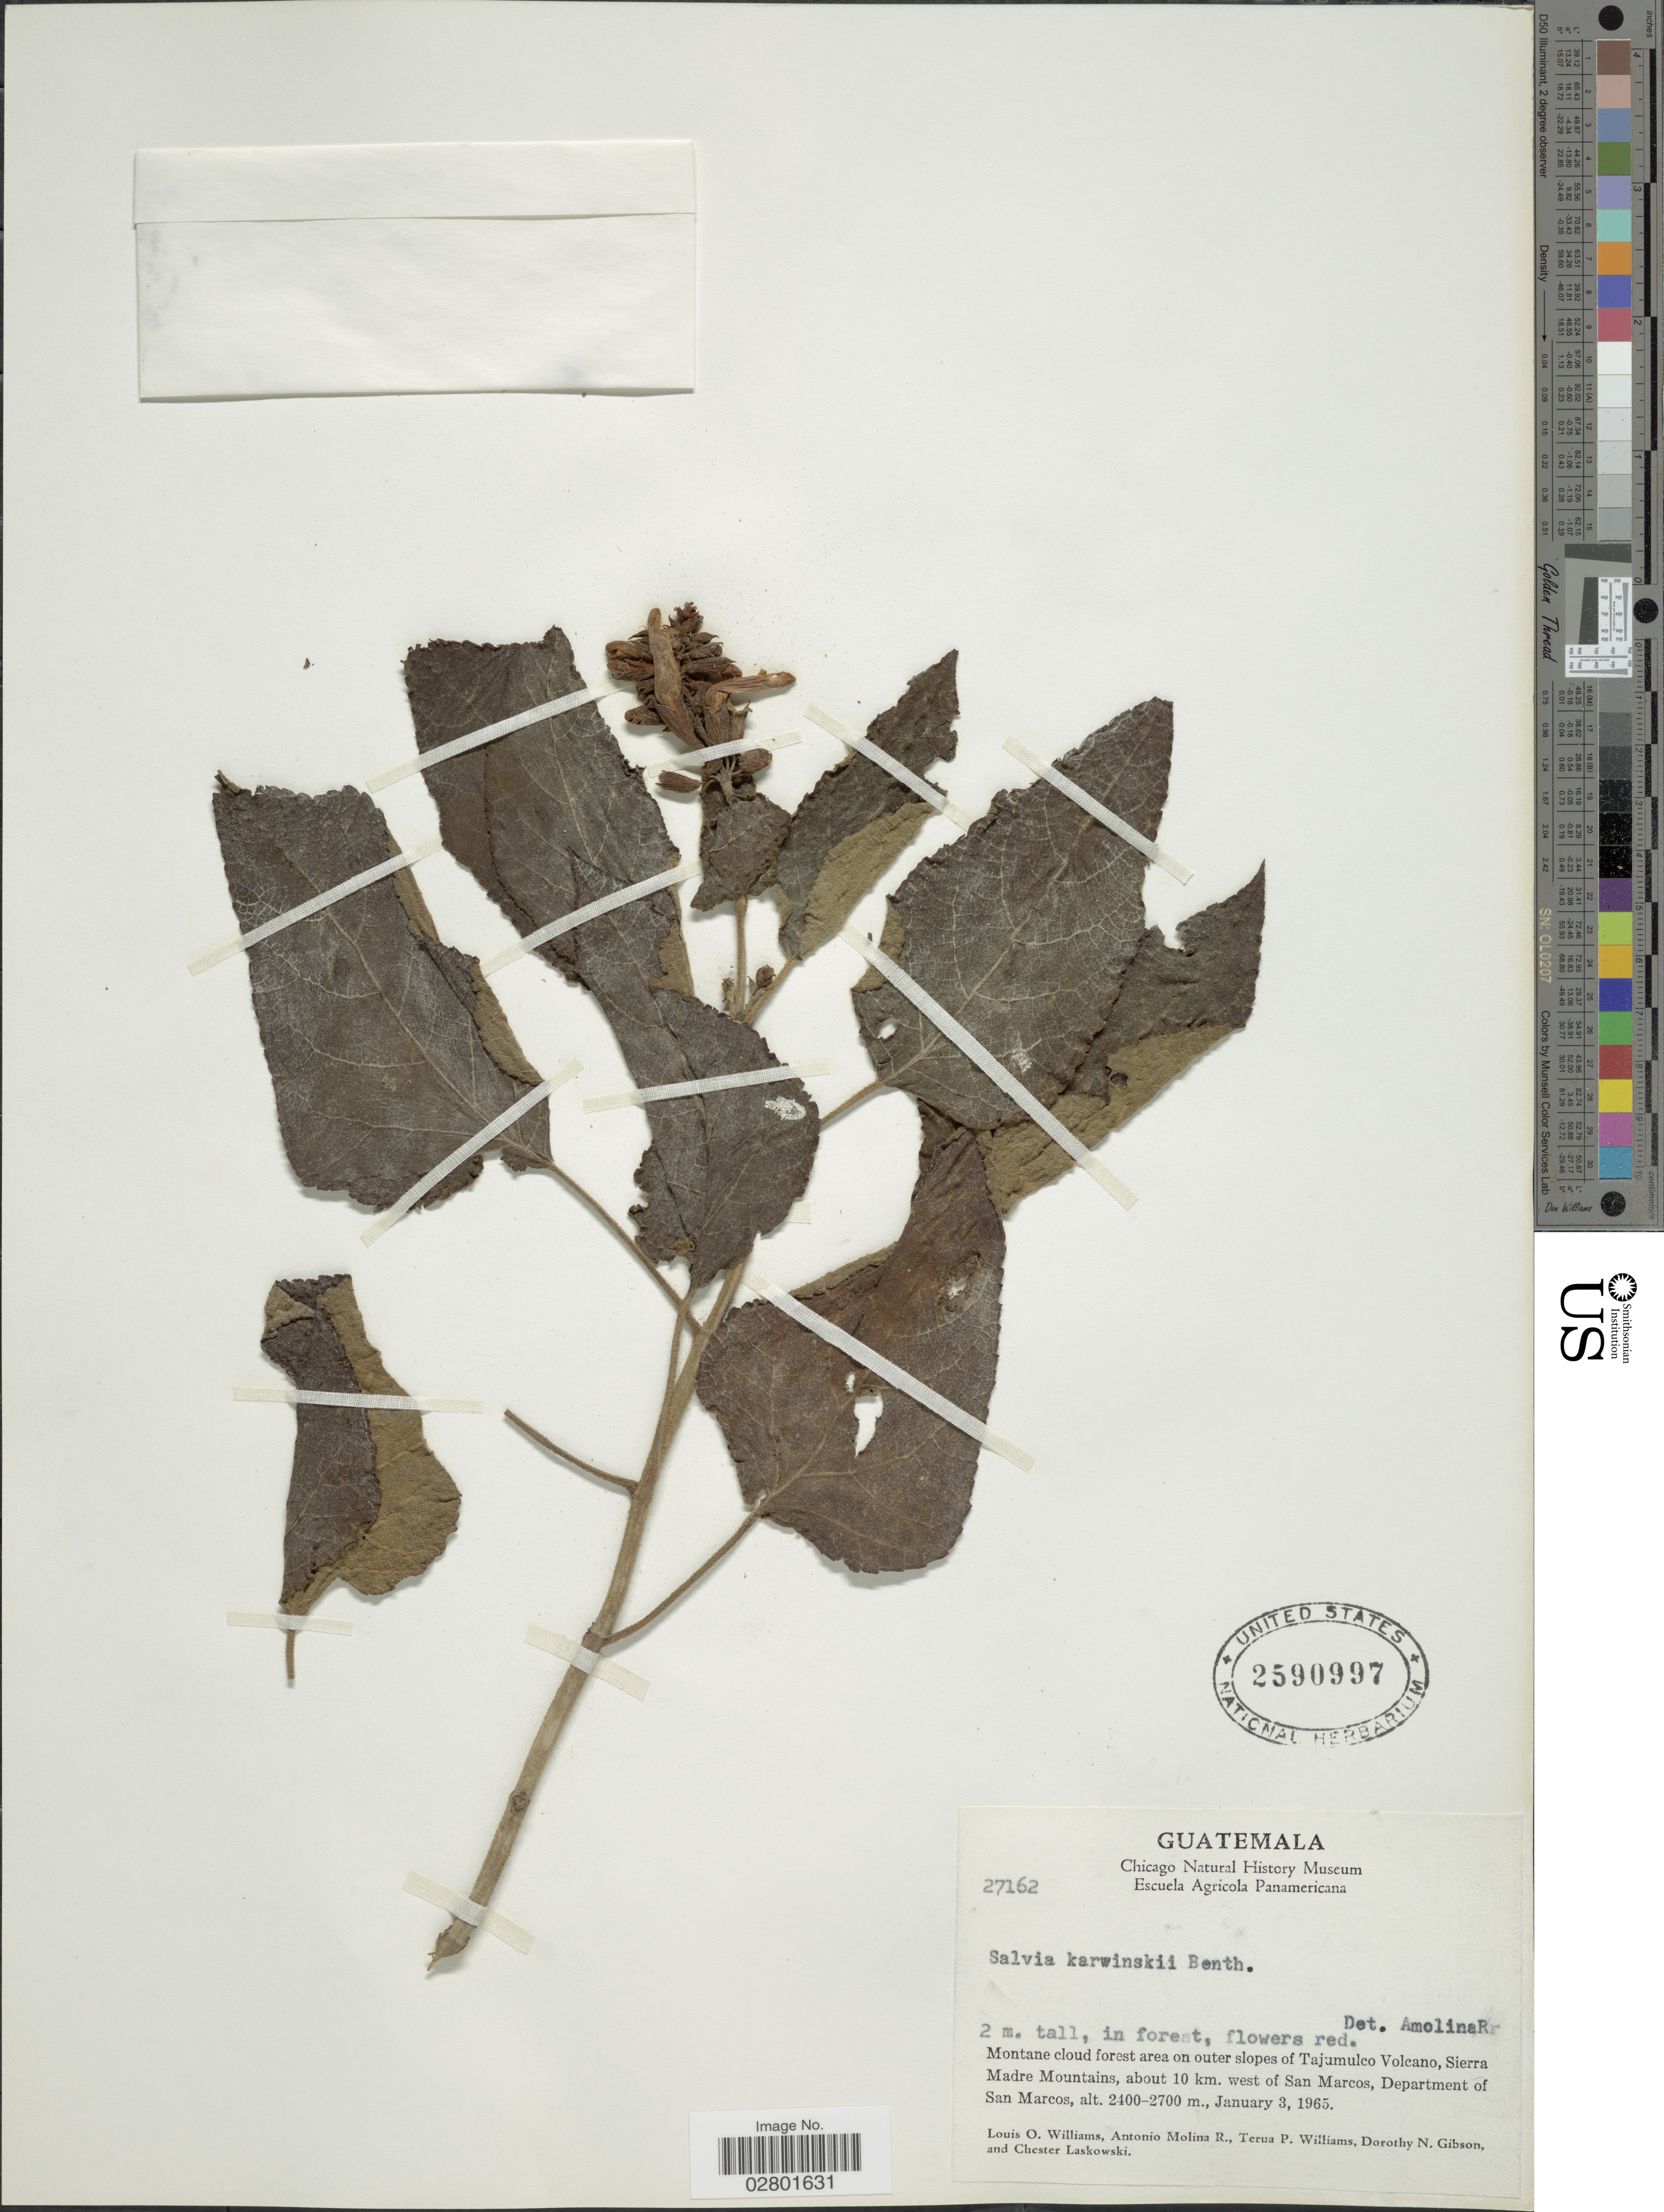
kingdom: Plantae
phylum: Tracheophyta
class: Magnoliopsida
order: Lamiales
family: Lamiaceae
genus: Salvia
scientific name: Salvia karwinskii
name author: Benth.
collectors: L. O. Williams, A. Molina R., T. Williams, D. N. Gibson & C. Laskowski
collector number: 27162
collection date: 1965-01-03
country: Guatemala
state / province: San Marcos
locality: Montane cloud forest area on outer slopes of Tajumulco Volcano, Sierra Madre Mountains, about 10 km. west of San Marcos, Department of San Marcos.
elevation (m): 2400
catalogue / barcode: US 2590997